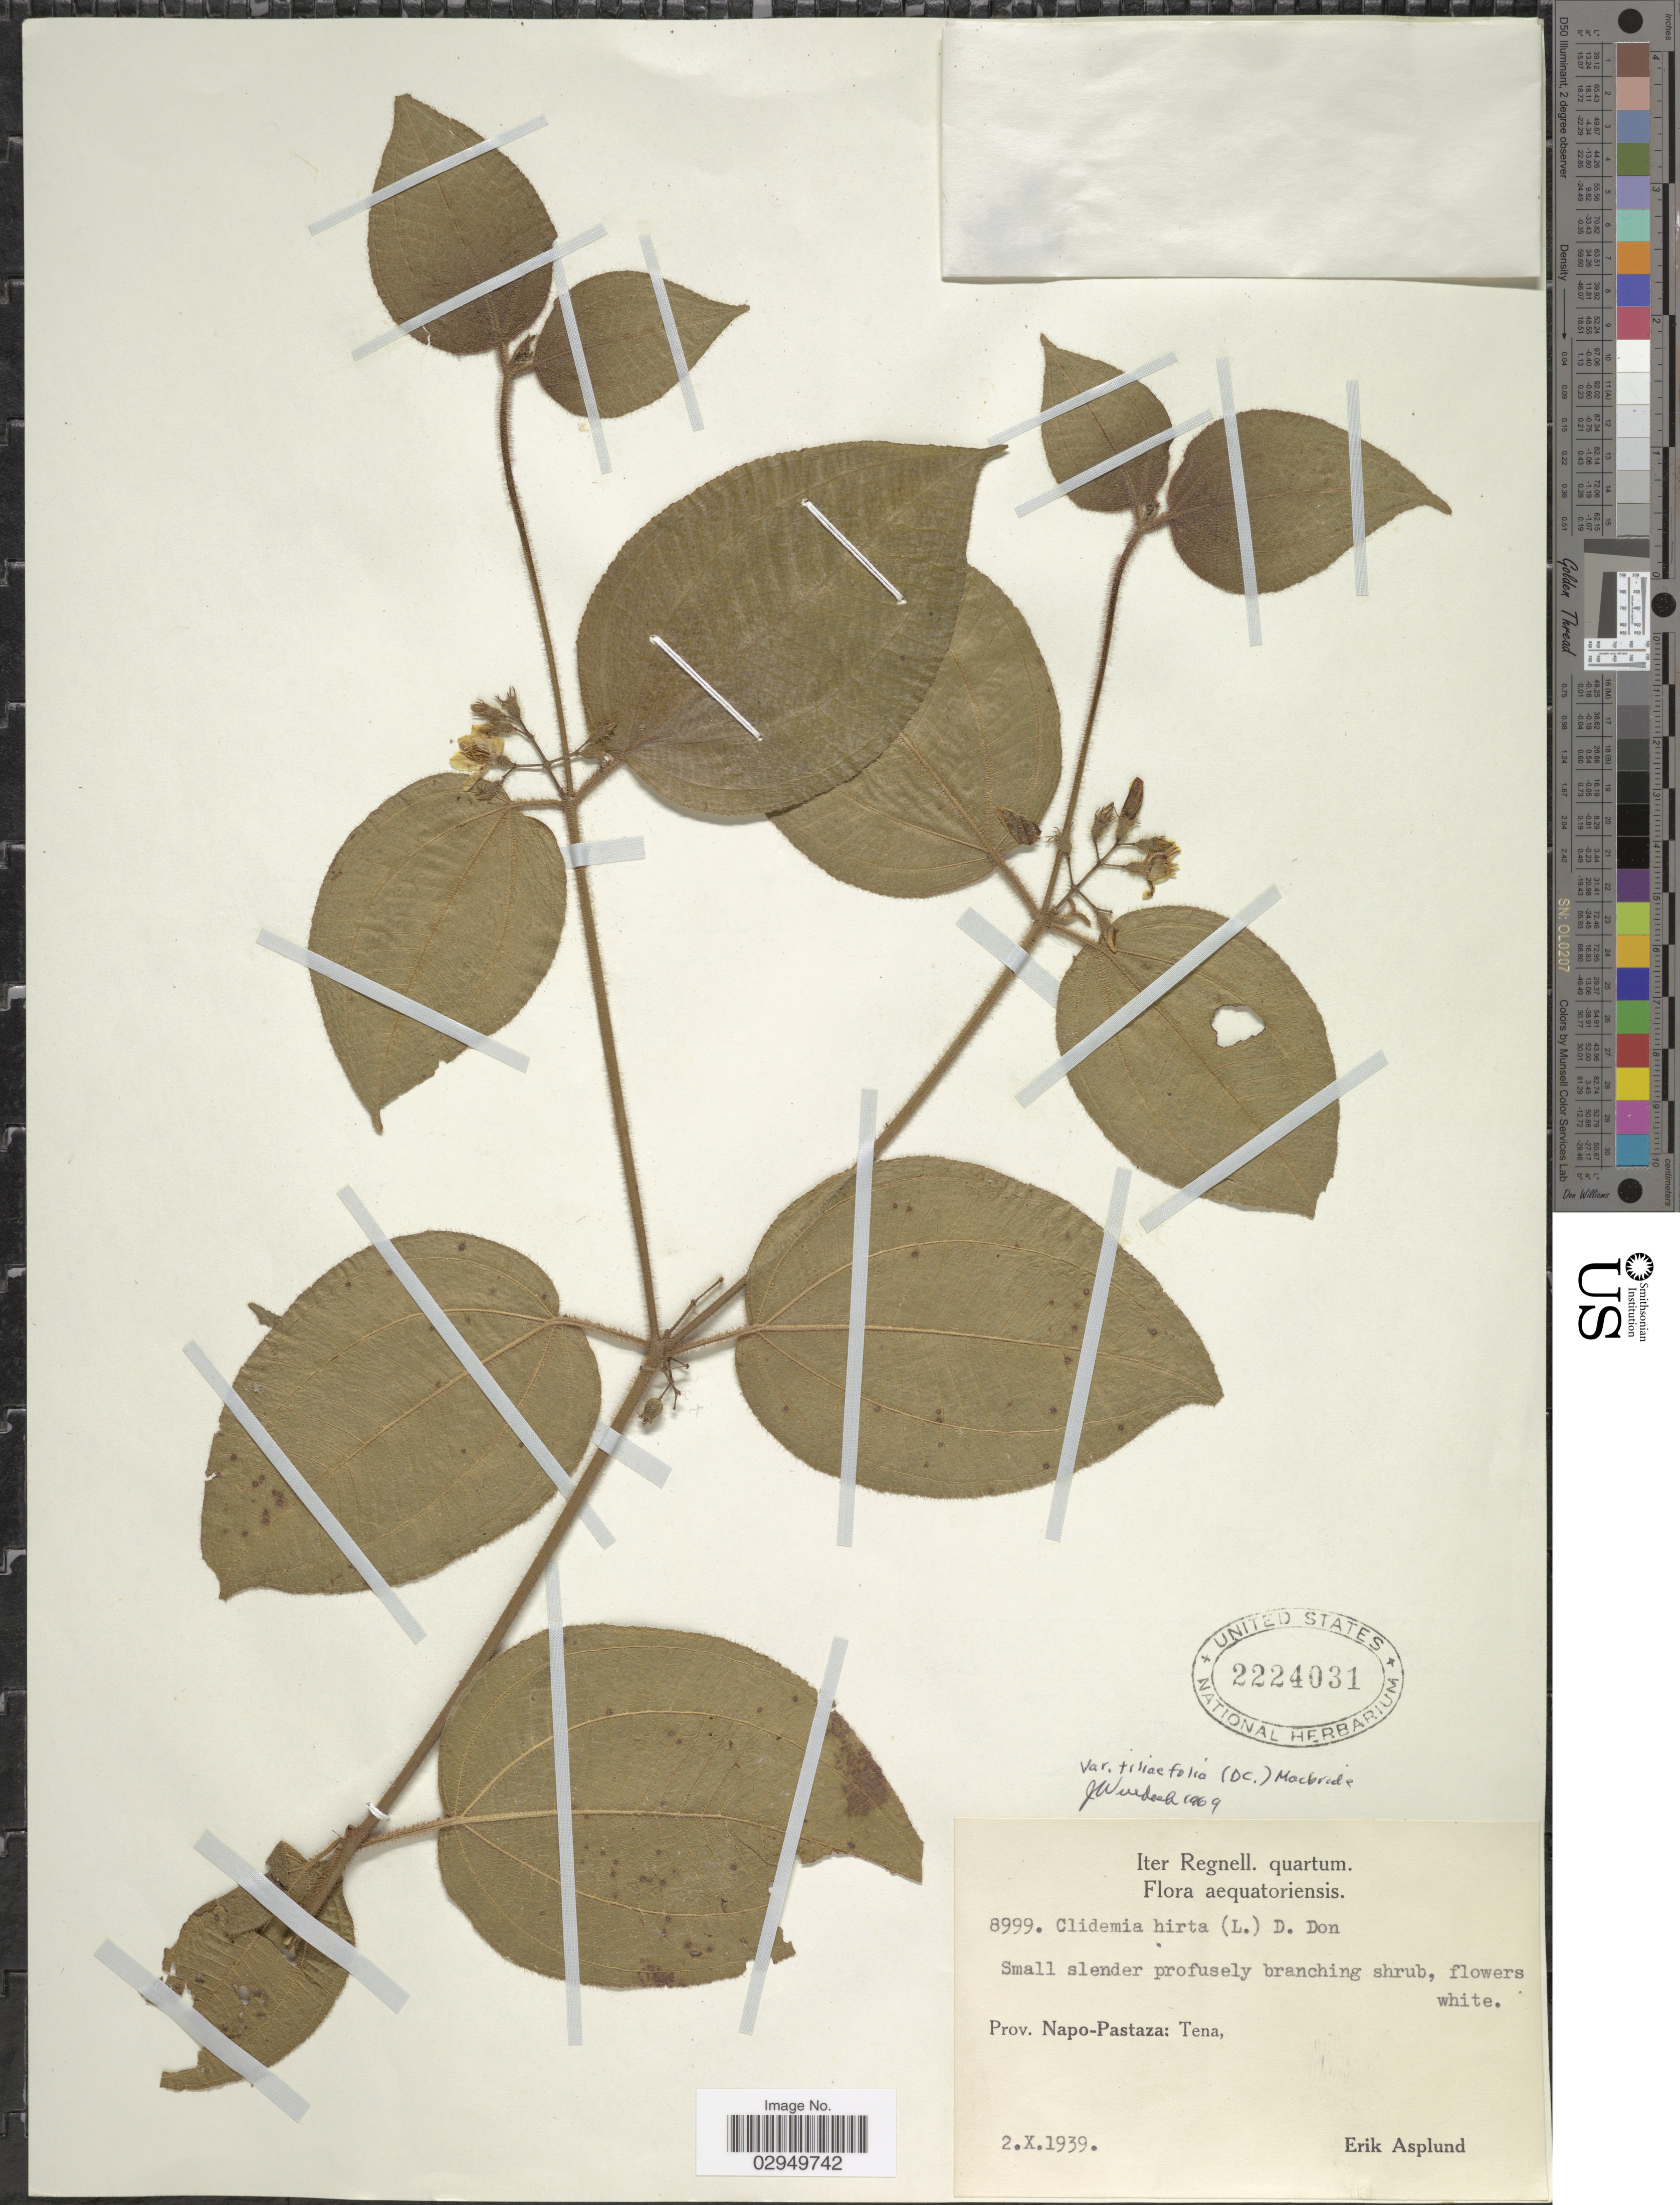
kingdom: Plantae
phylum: Tracheophyta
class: Magnoliopsida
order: Myrtales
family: Melastomataceae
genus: Clidemia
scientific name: Clidemia hirta var. tiliifolia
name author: (DC.) J.F. Macbr.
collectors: E. Asplund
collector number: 8999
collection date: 1939-10-02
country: Ecuador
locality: Prov. Napo-Pastaza: Tena.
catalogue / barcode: US 2224031